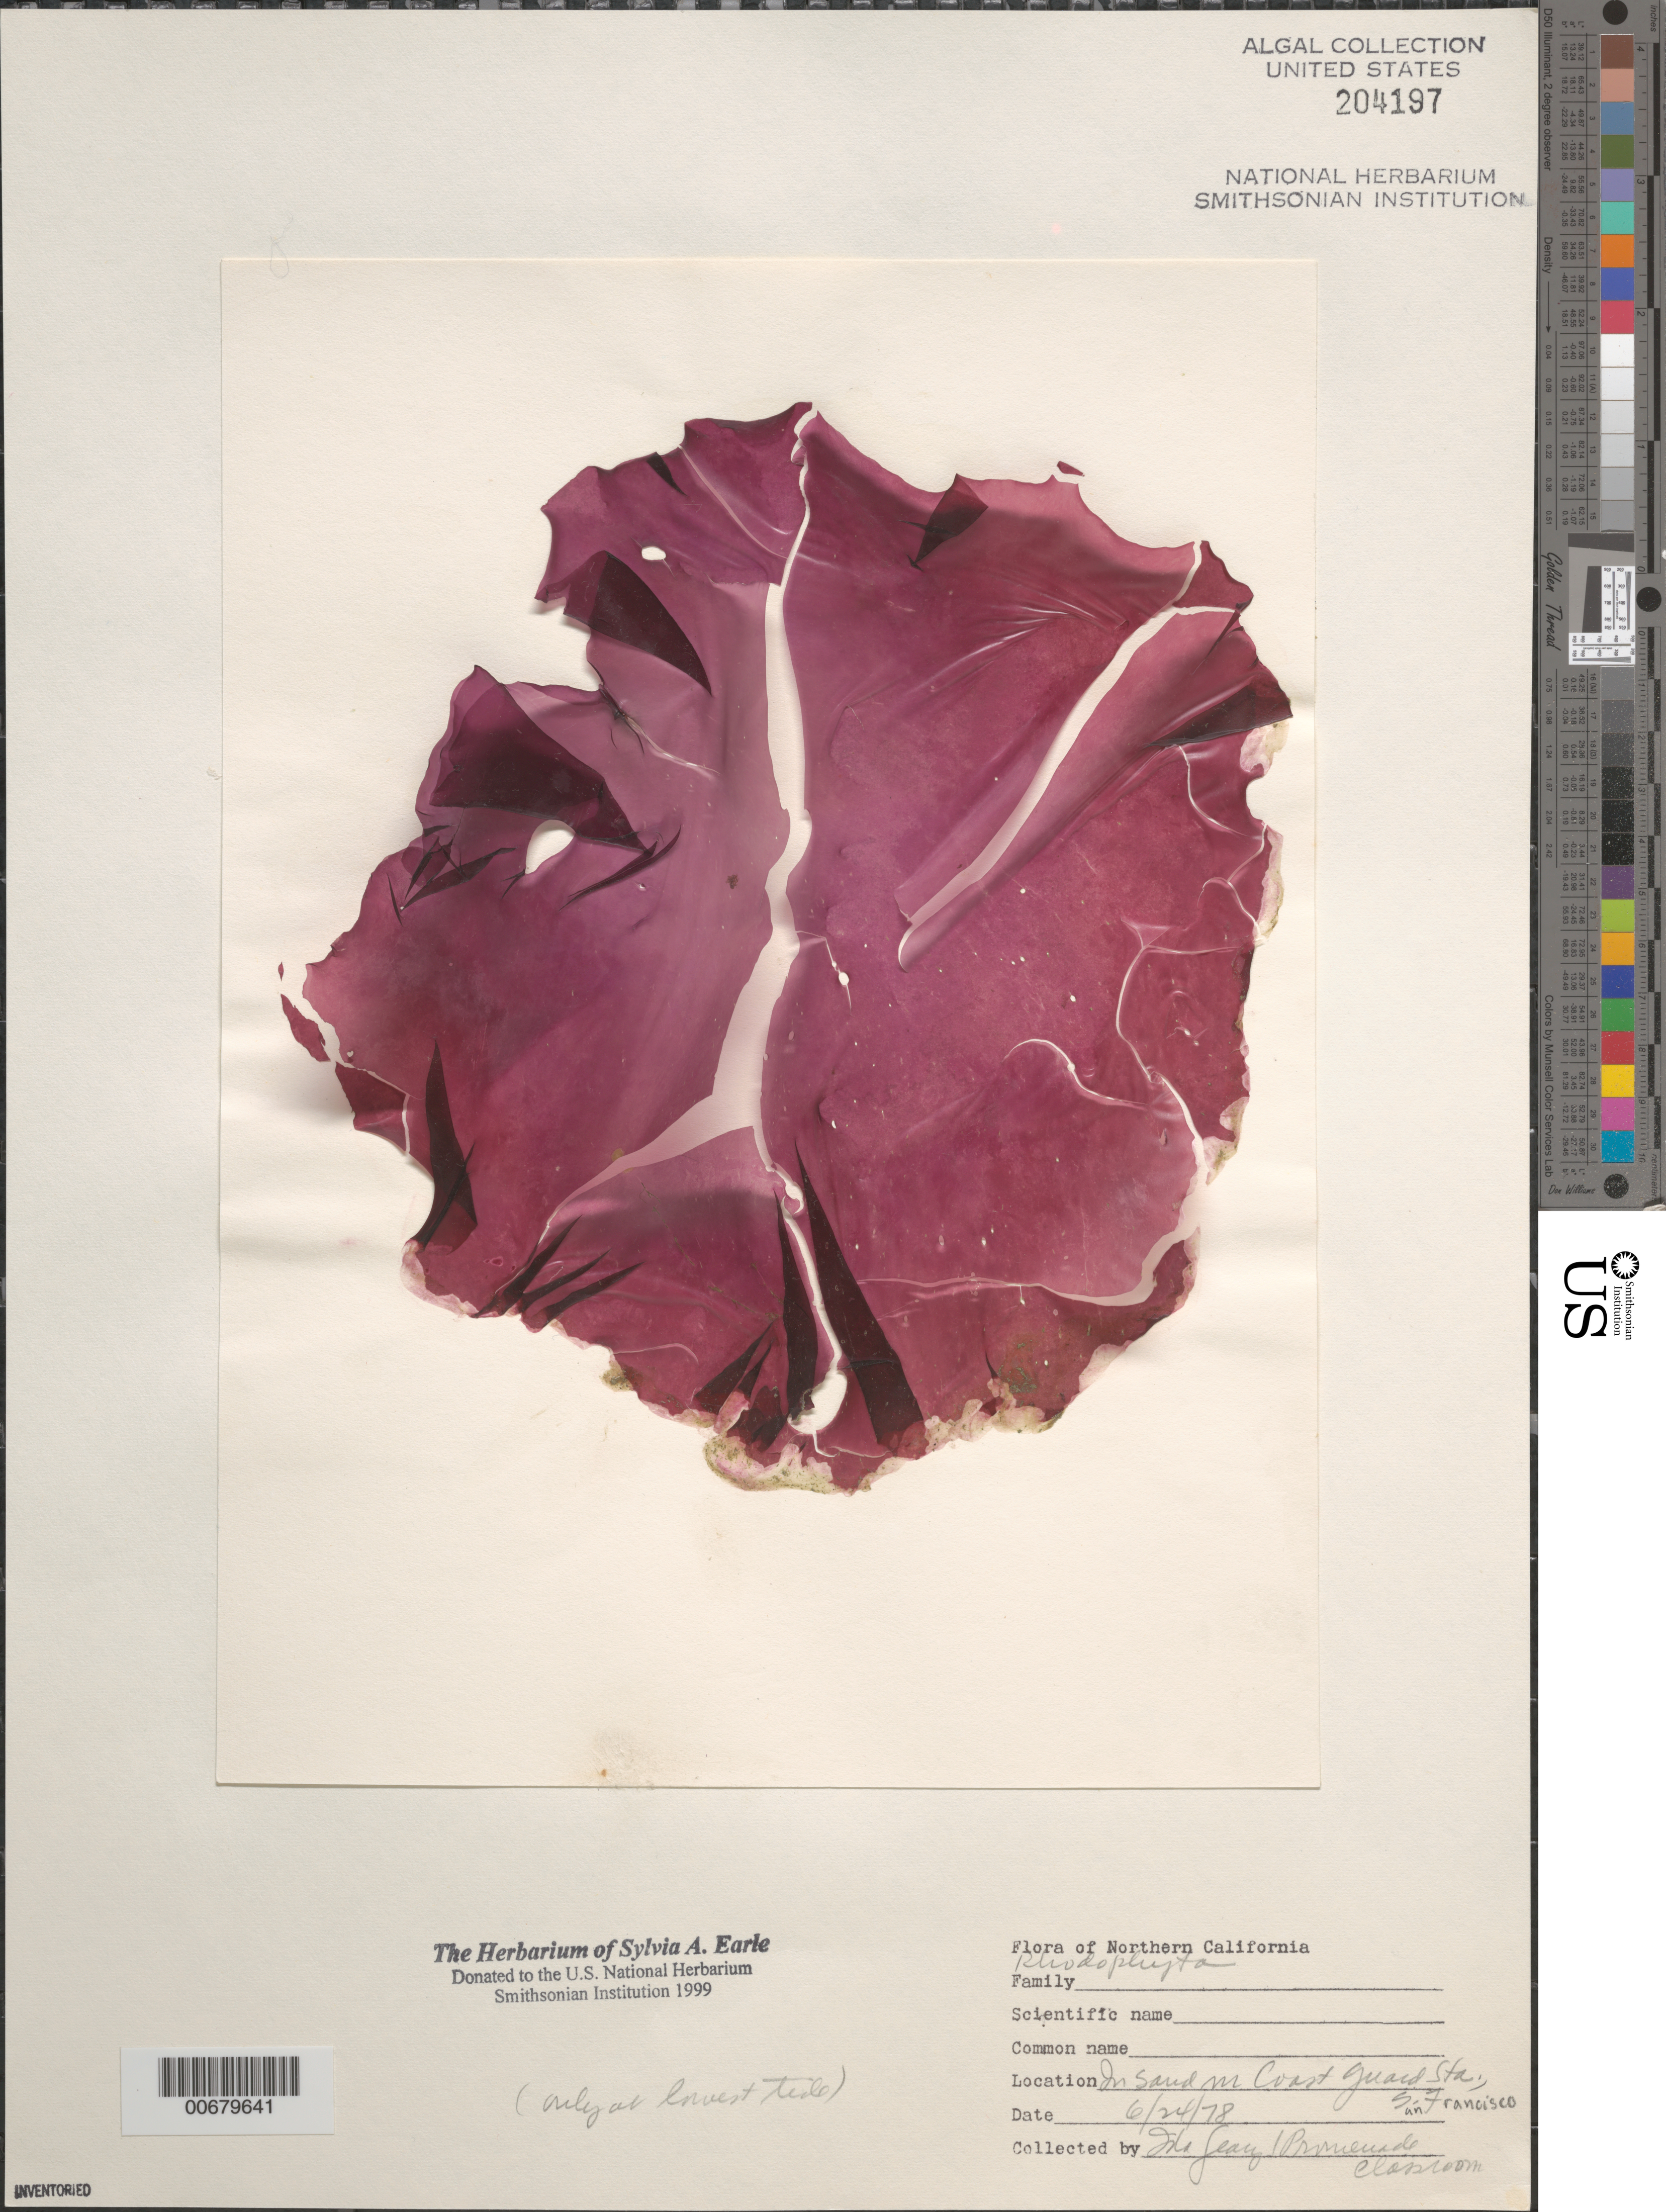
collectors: I. Geary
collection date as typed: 24 Jun 1978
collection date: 1978-06-24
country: United States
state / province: California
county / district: San Francisco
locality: San Francisco, in sand near Coast Guard Station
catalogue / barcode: US 204197